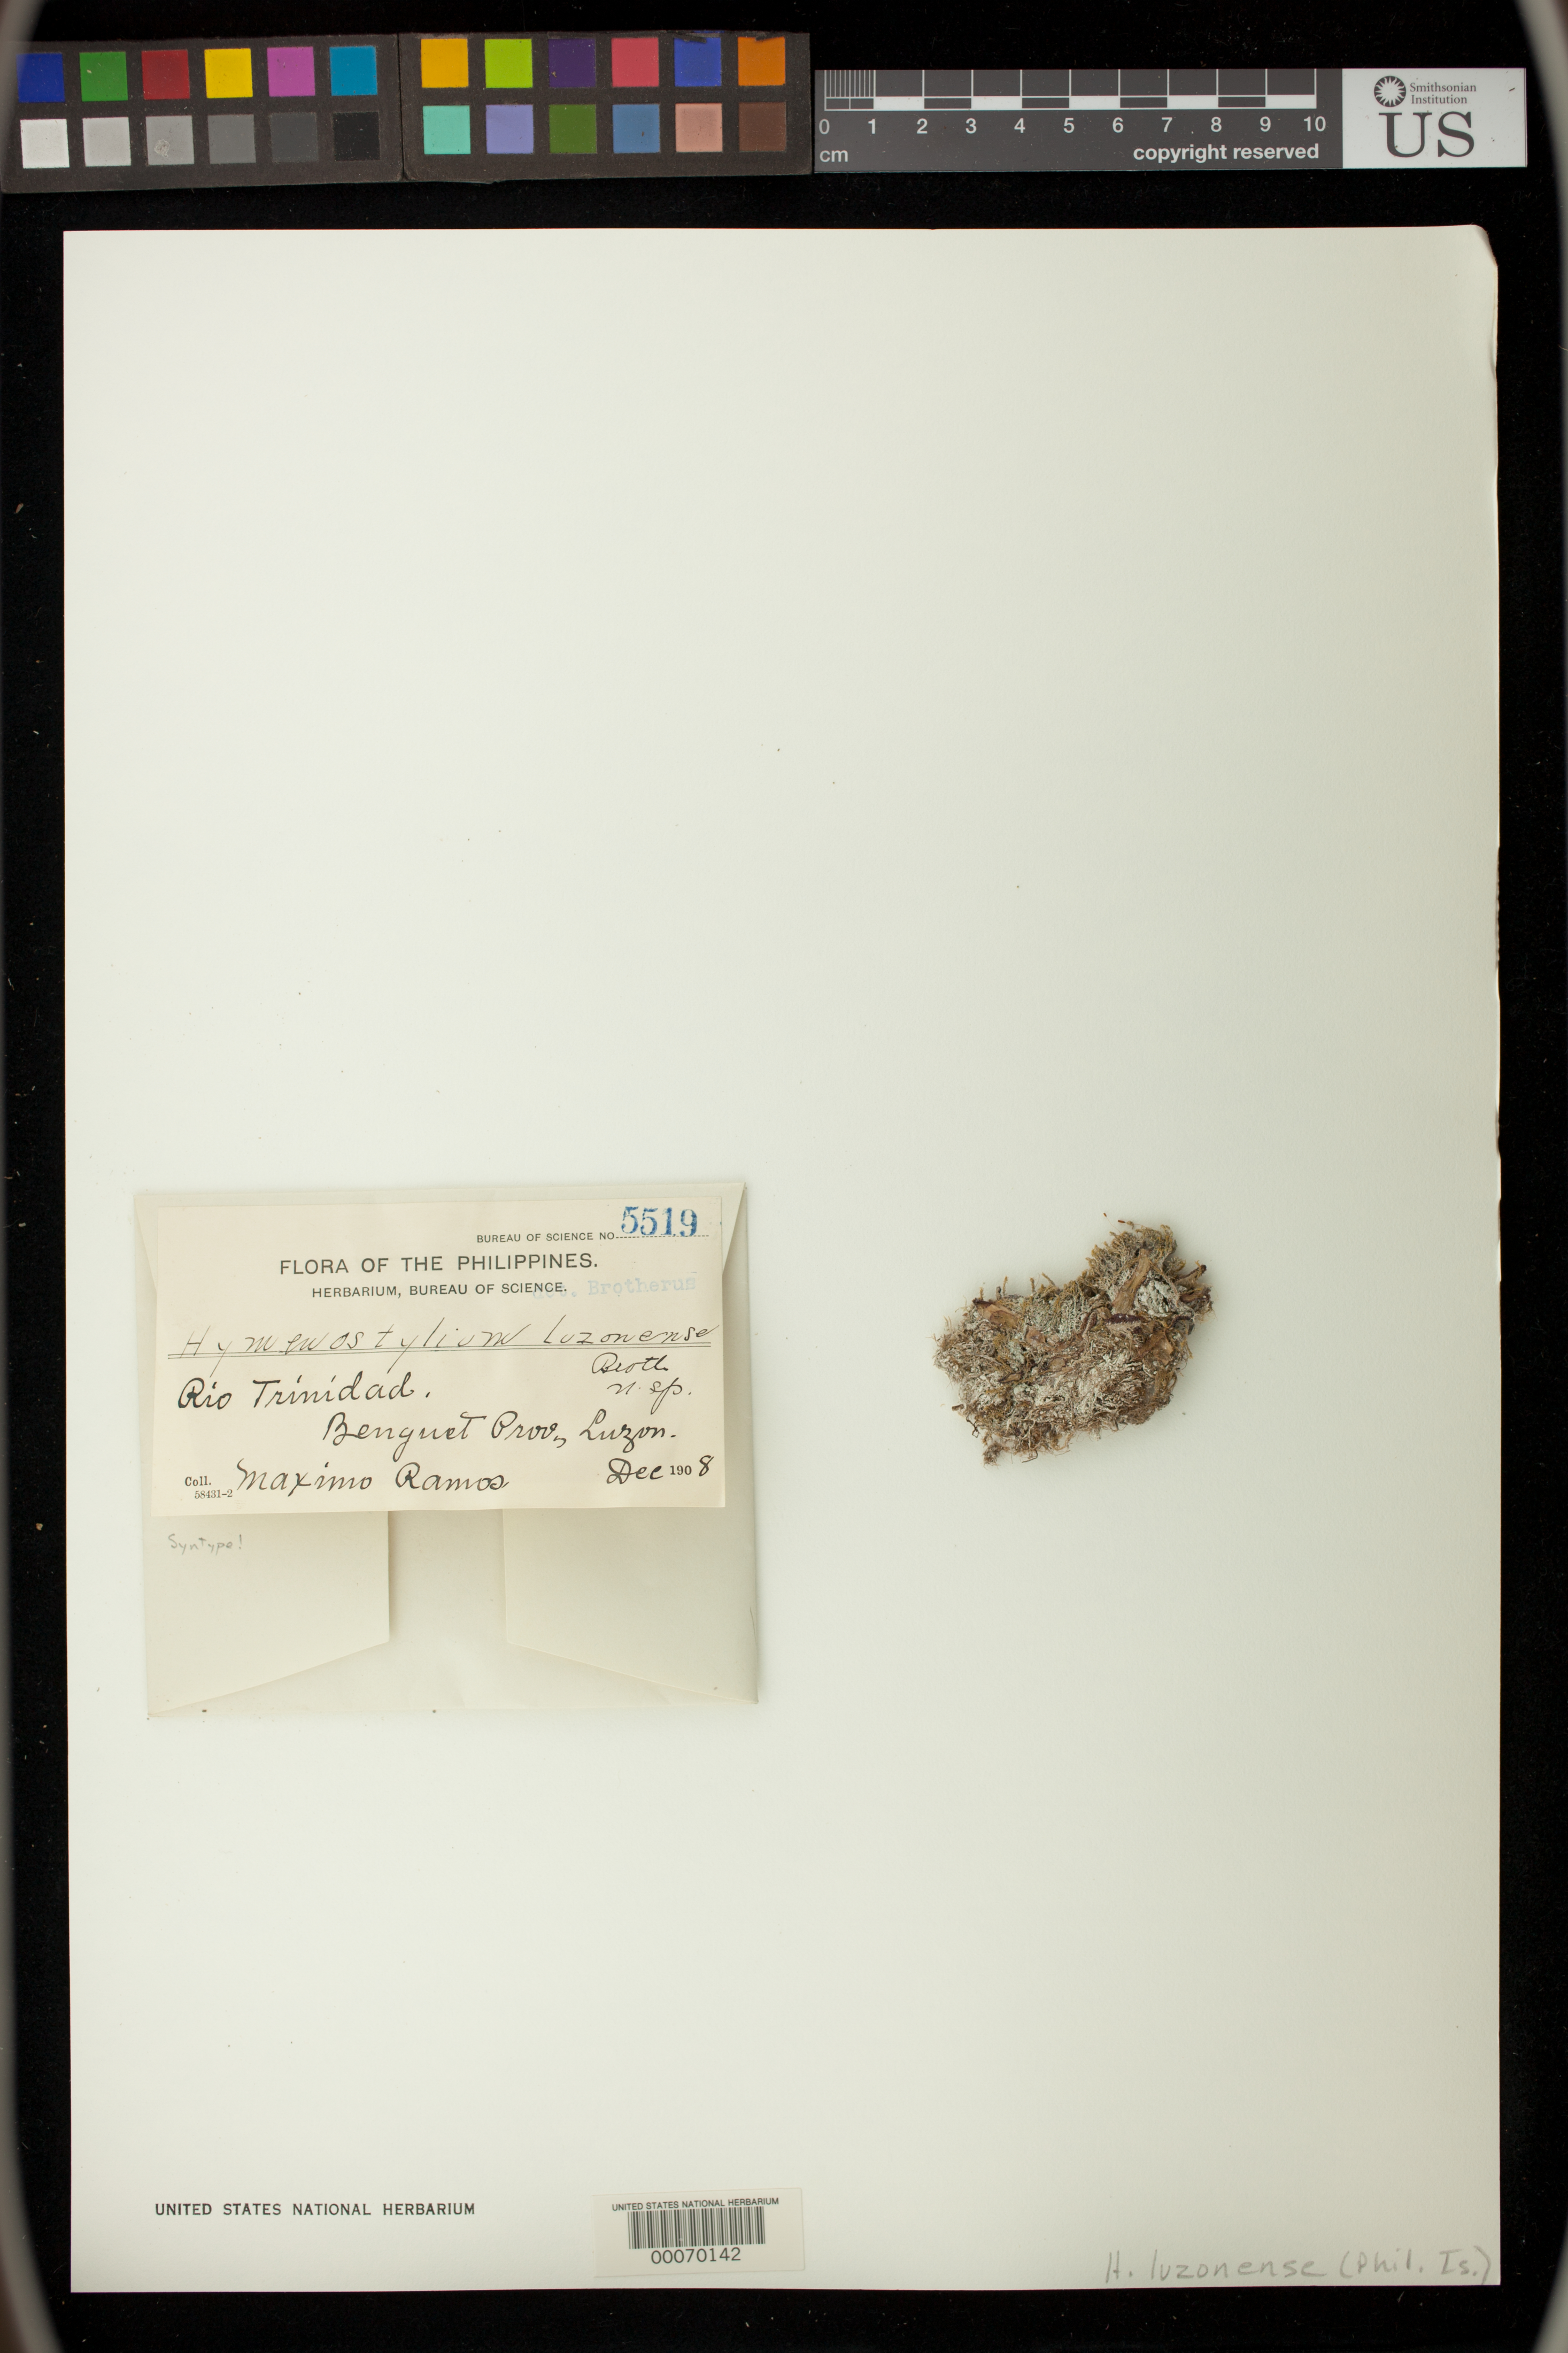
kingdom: Plantae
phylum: Bryophyta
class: Bryopsida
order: Pottiales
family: Pottiaceae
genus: Hymenostylium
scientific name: Hymenostylium luzonense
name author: Broth.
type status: Syntype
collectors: M. Ramos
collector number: Bur. Sci. 5519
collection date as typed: Dec 1908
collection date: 1908-12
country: Philippines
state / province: Cordillera (Administrative Region)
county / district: Benguet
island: Luzon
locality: Rio Trinidad.